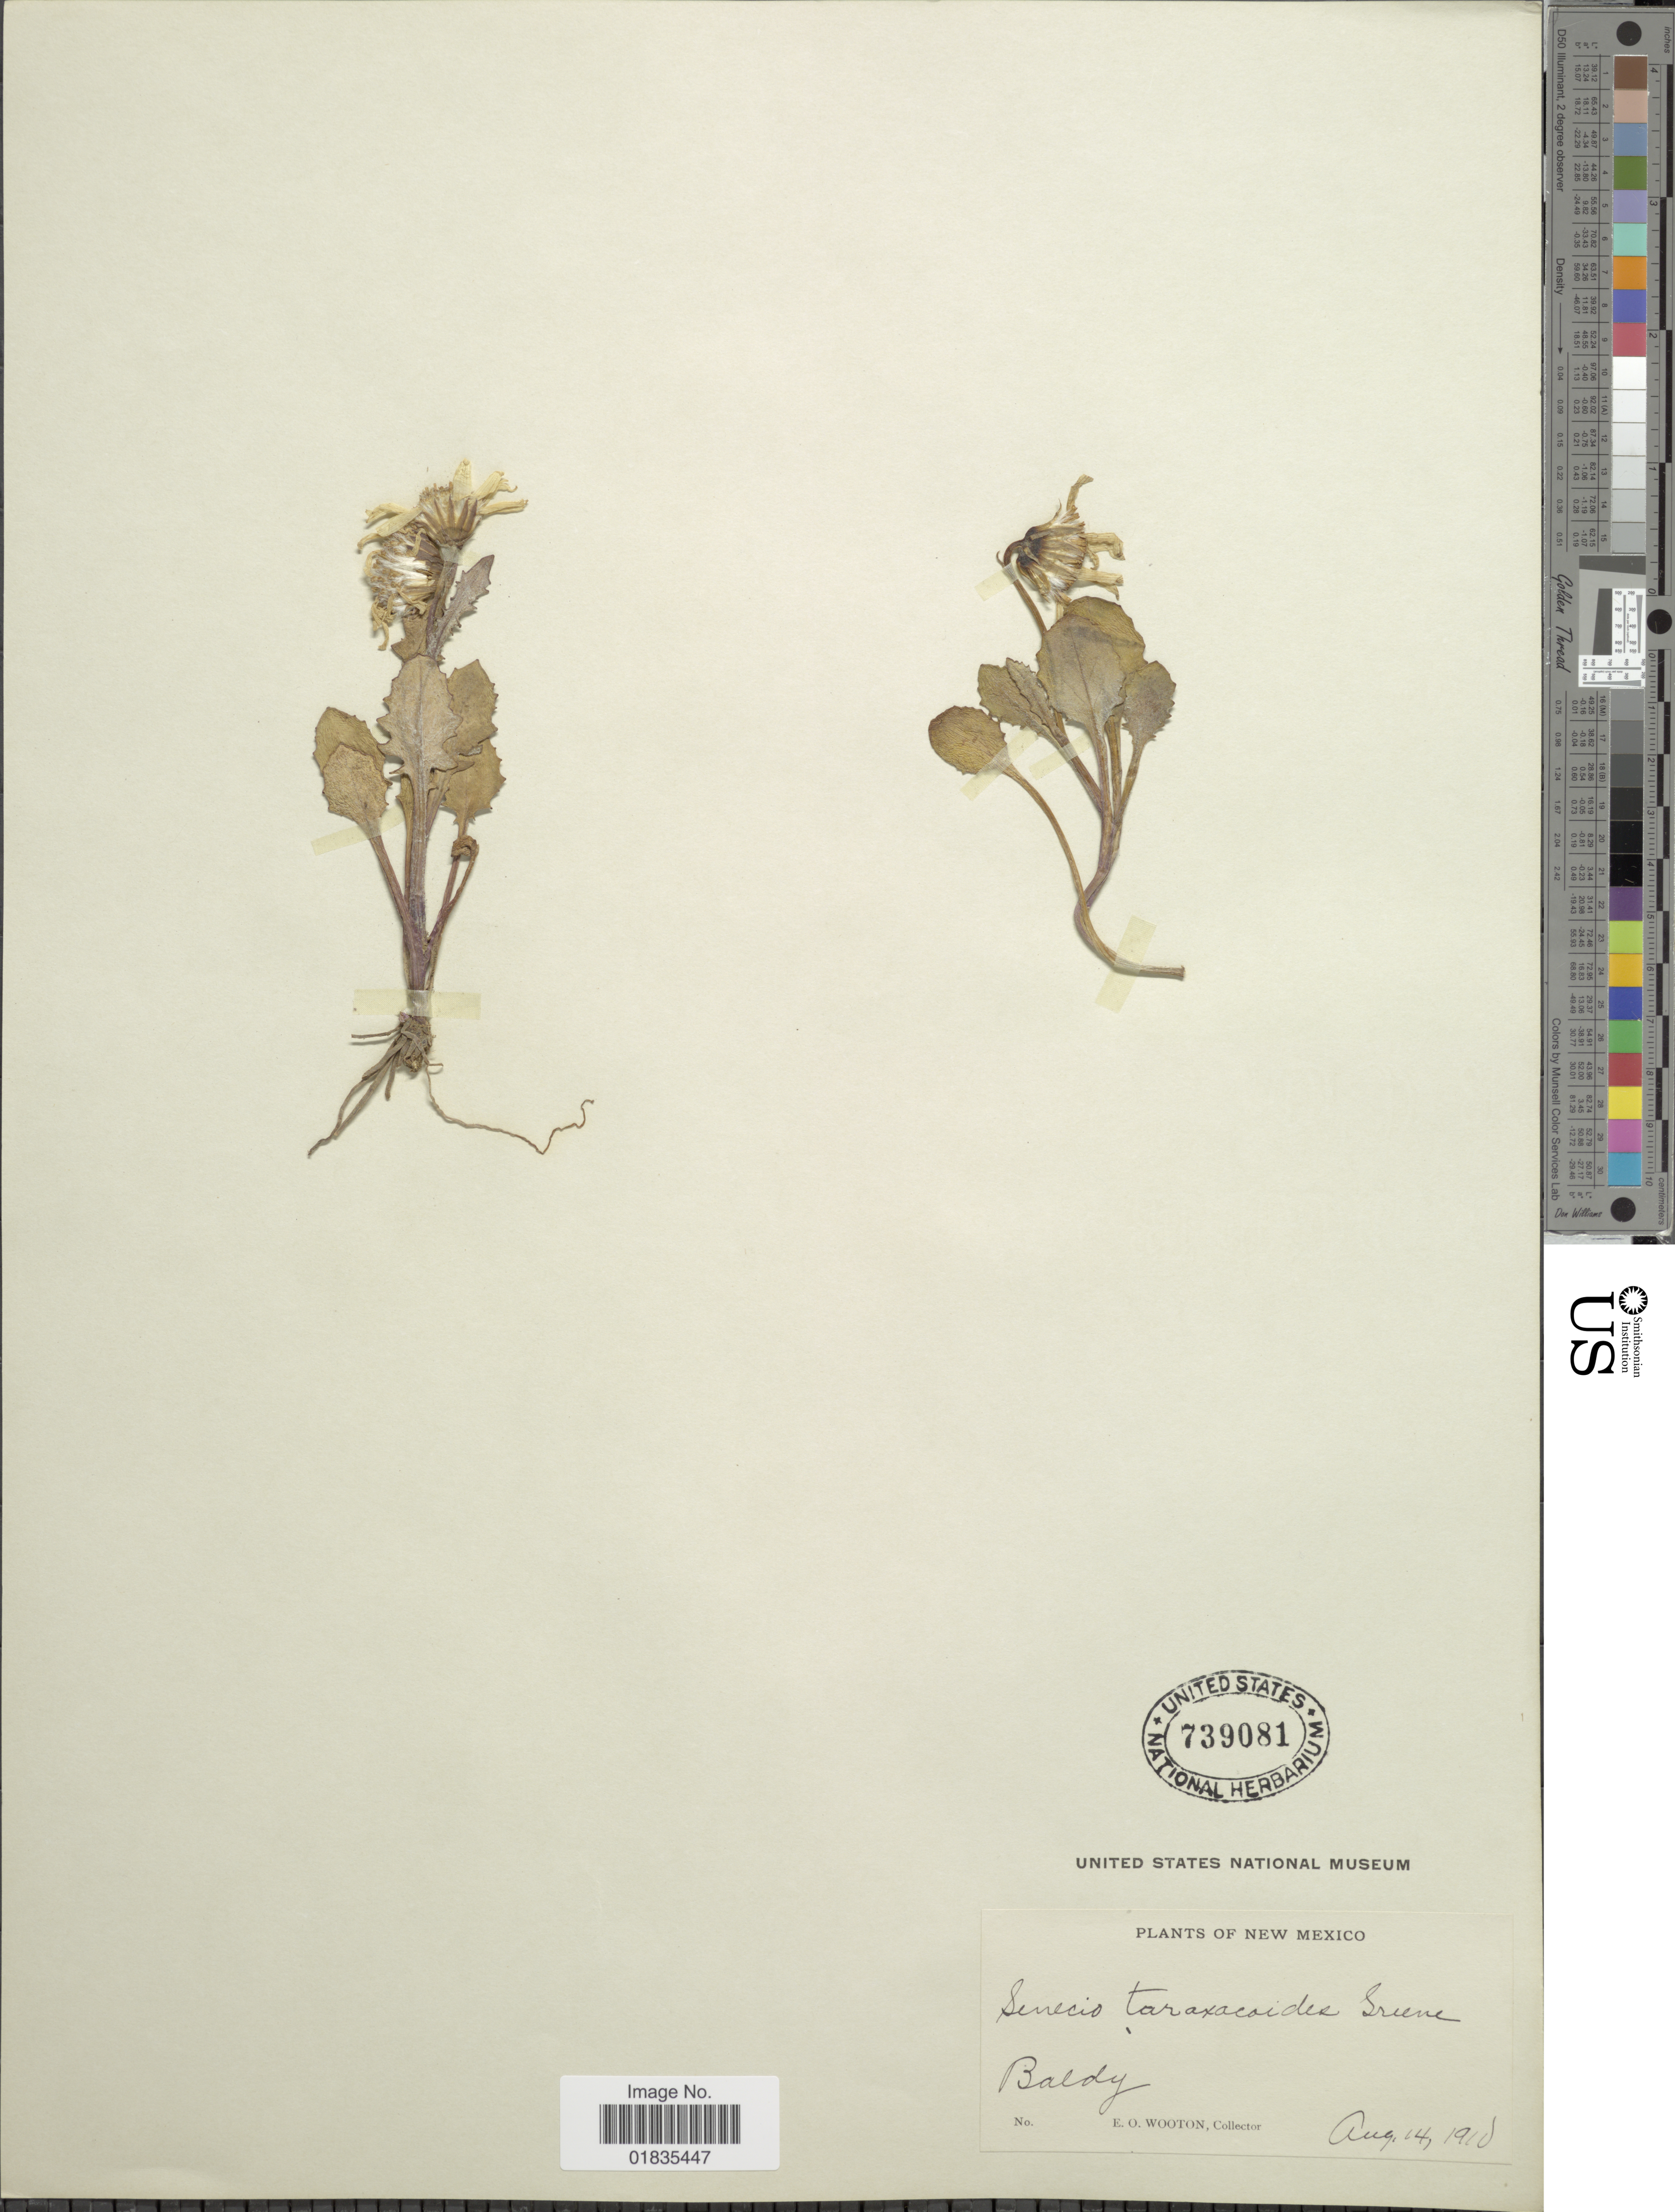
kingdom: Plantae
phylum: Tracheophyta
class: Magnoliopsida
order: Asterales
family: Asteraceae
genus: Senecio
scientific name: Senecio taraxacoides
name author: (A. Gray) Greene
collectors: E. O. Wooton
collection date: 1910-08-14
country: United States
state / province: New Mexico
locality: Baldy.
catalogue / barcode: US 739081